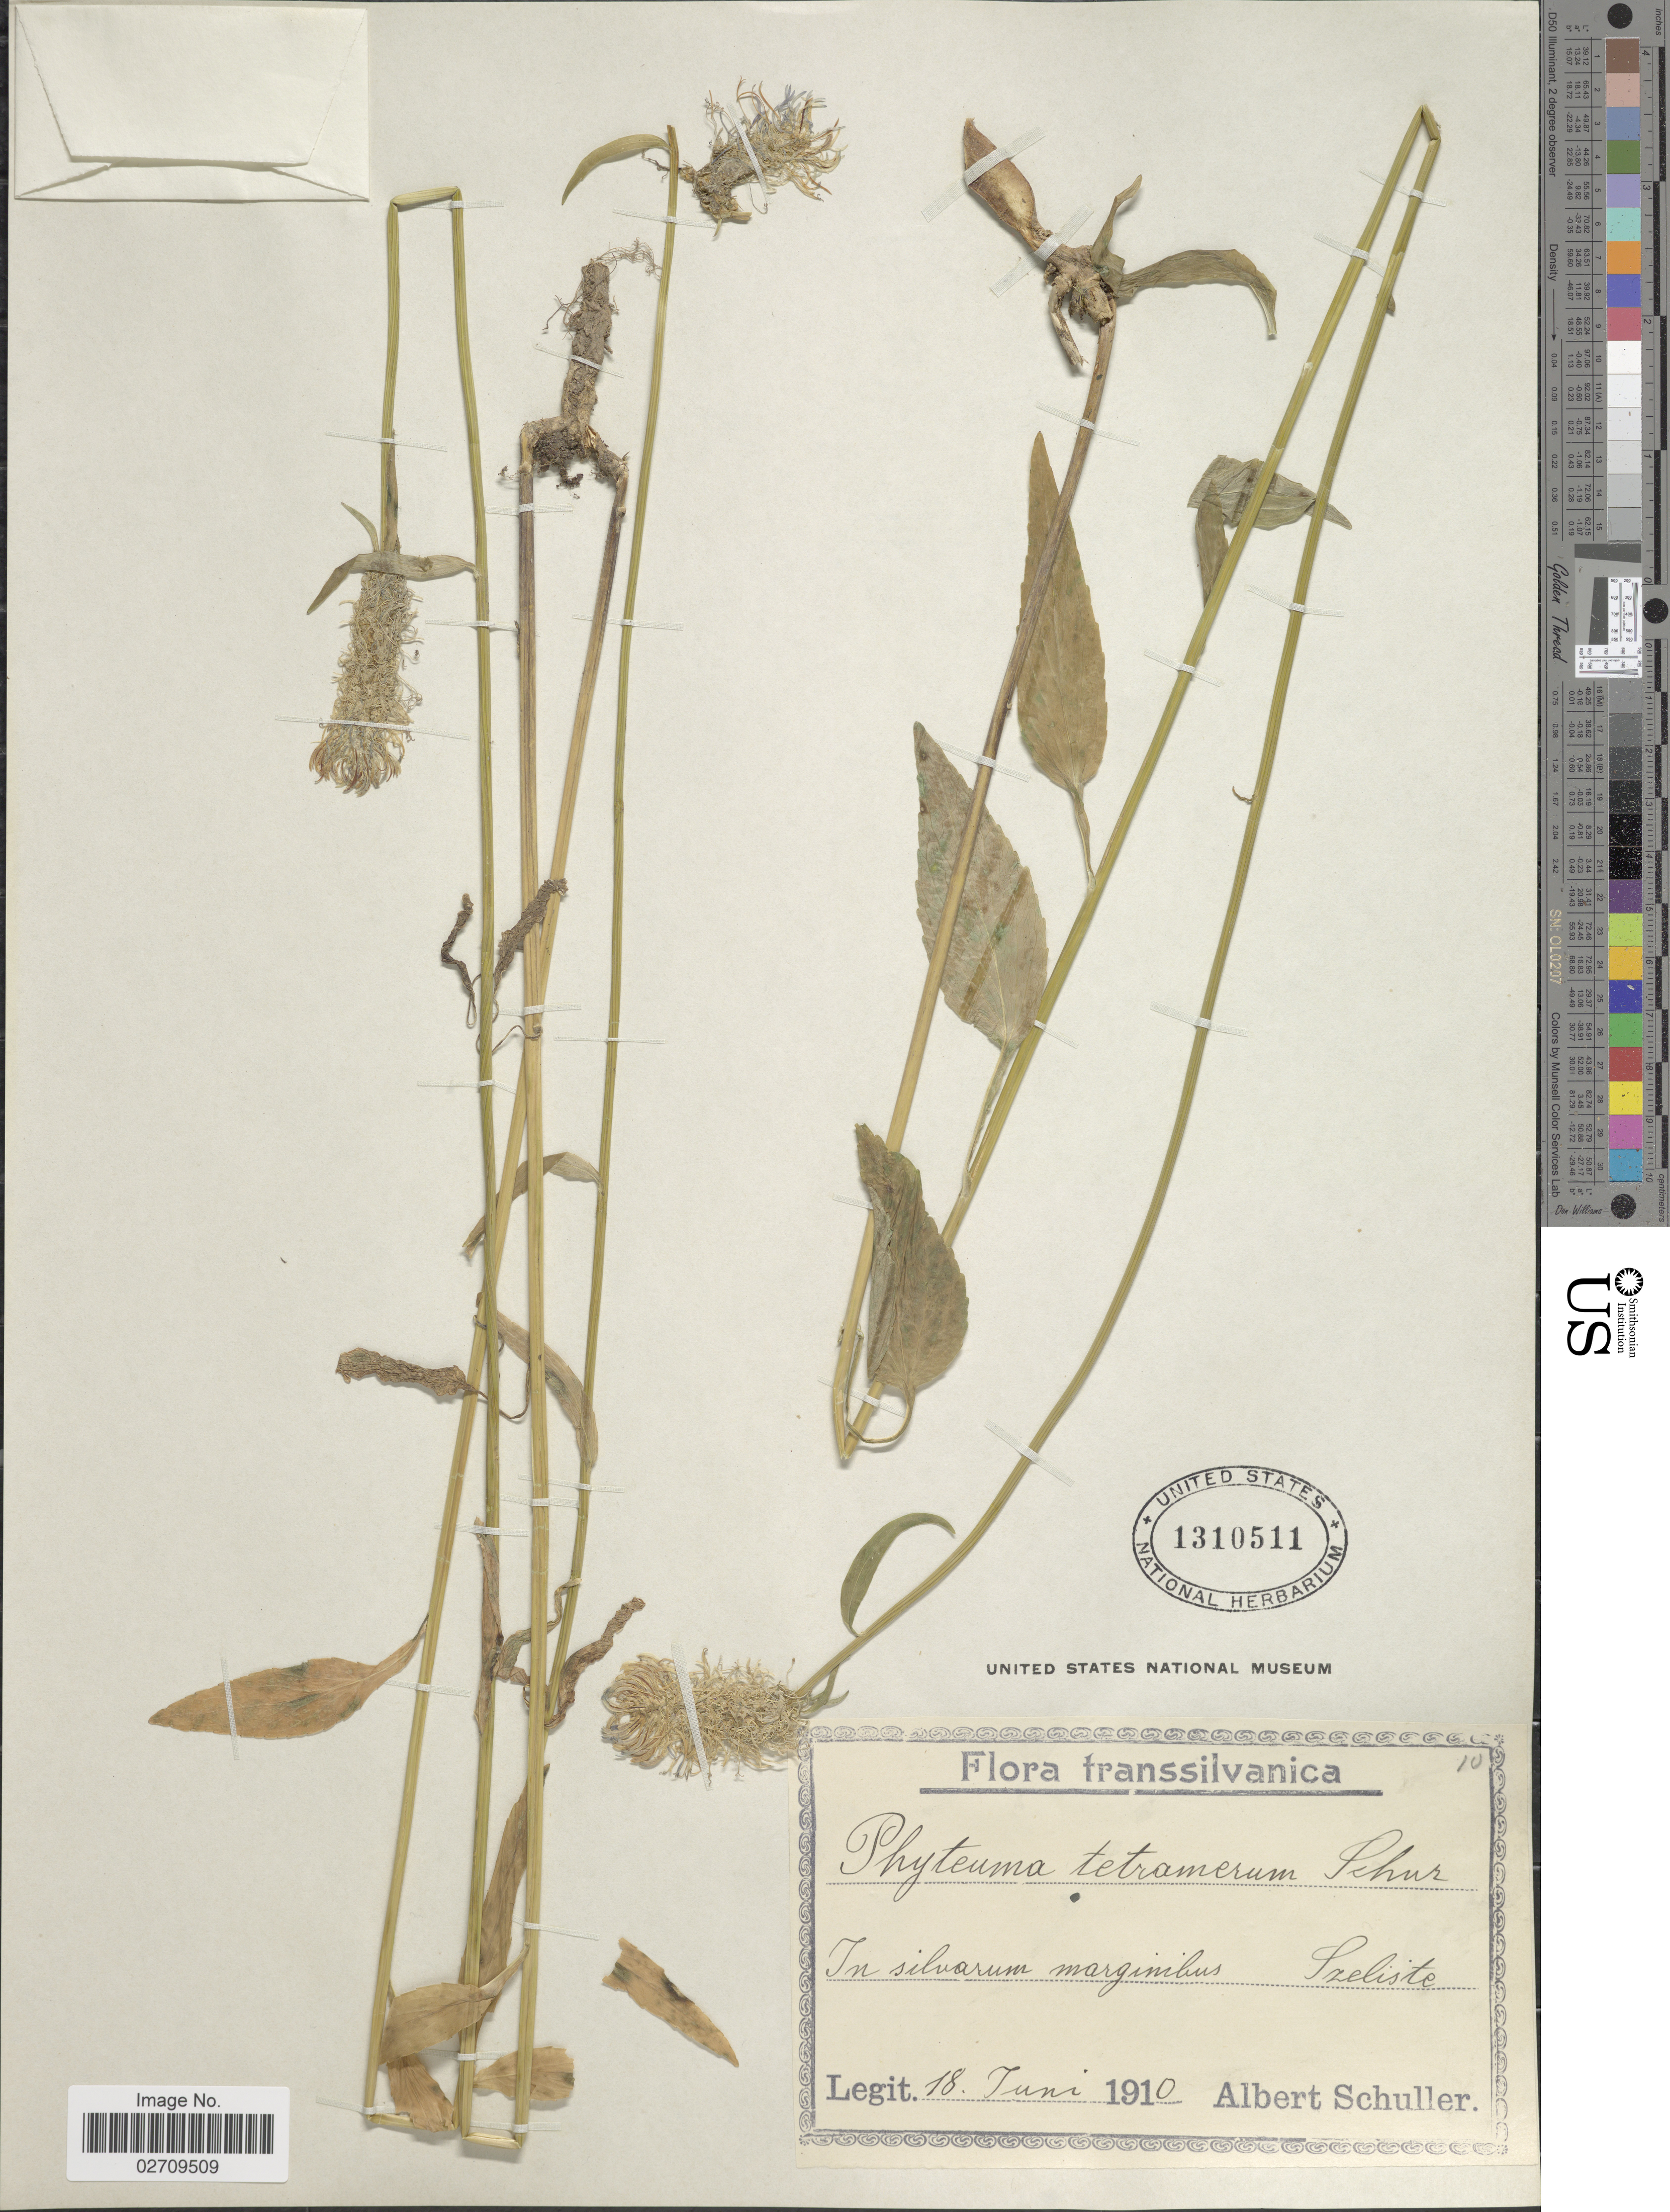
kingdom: Plantae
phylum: Tracheophyta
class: Magnoliopsida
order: Asterales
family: Campanulaceae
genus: Phyteuma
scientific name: Phyteuma tetramerum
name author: Schur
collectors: A. Schuller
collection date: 1910-06-18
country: Romania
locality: Transsilvanica. In silvarum marginibus, Szeliste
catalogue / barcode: US 1310511